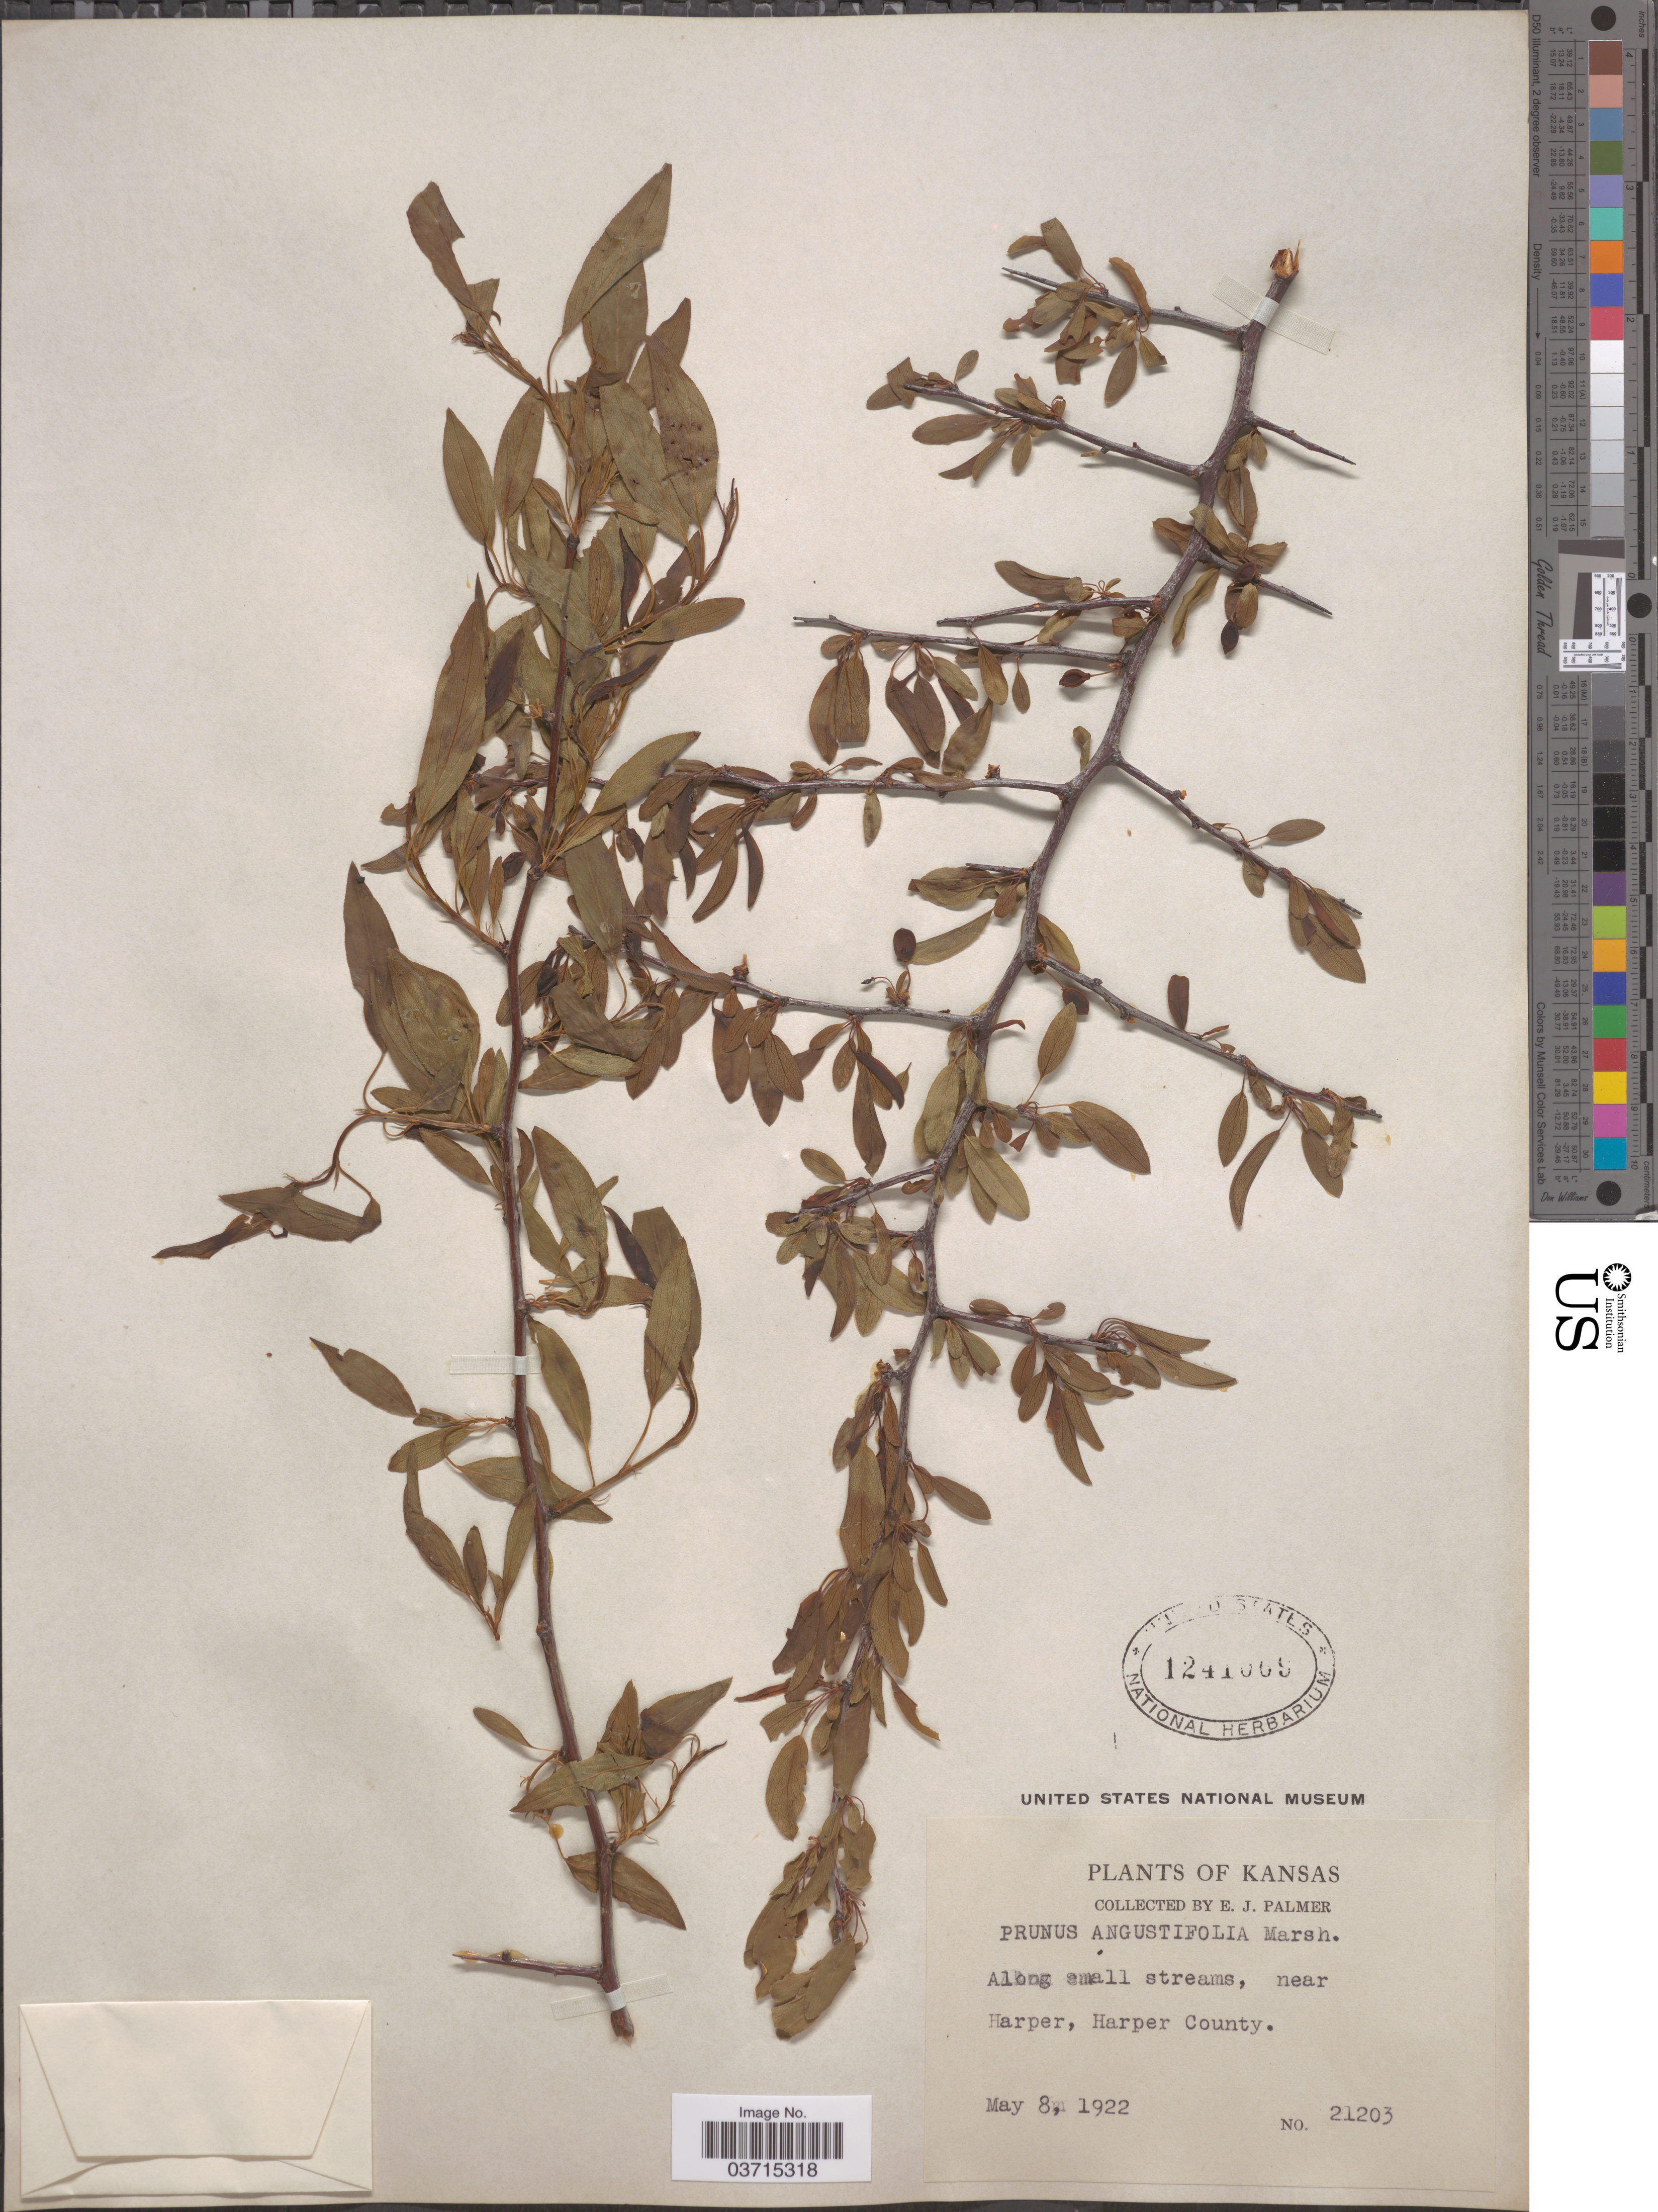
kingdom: Plantae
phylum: Tracheophyta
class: Magnoliopsida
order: Rosales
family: Rosaceae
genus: Prunus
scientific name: Prunus angustifolia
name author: Marshall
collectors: E. J. Palmer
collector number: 21203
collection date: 1922-05-08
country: United States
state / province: Kansas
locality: Near Harper, Harper County.